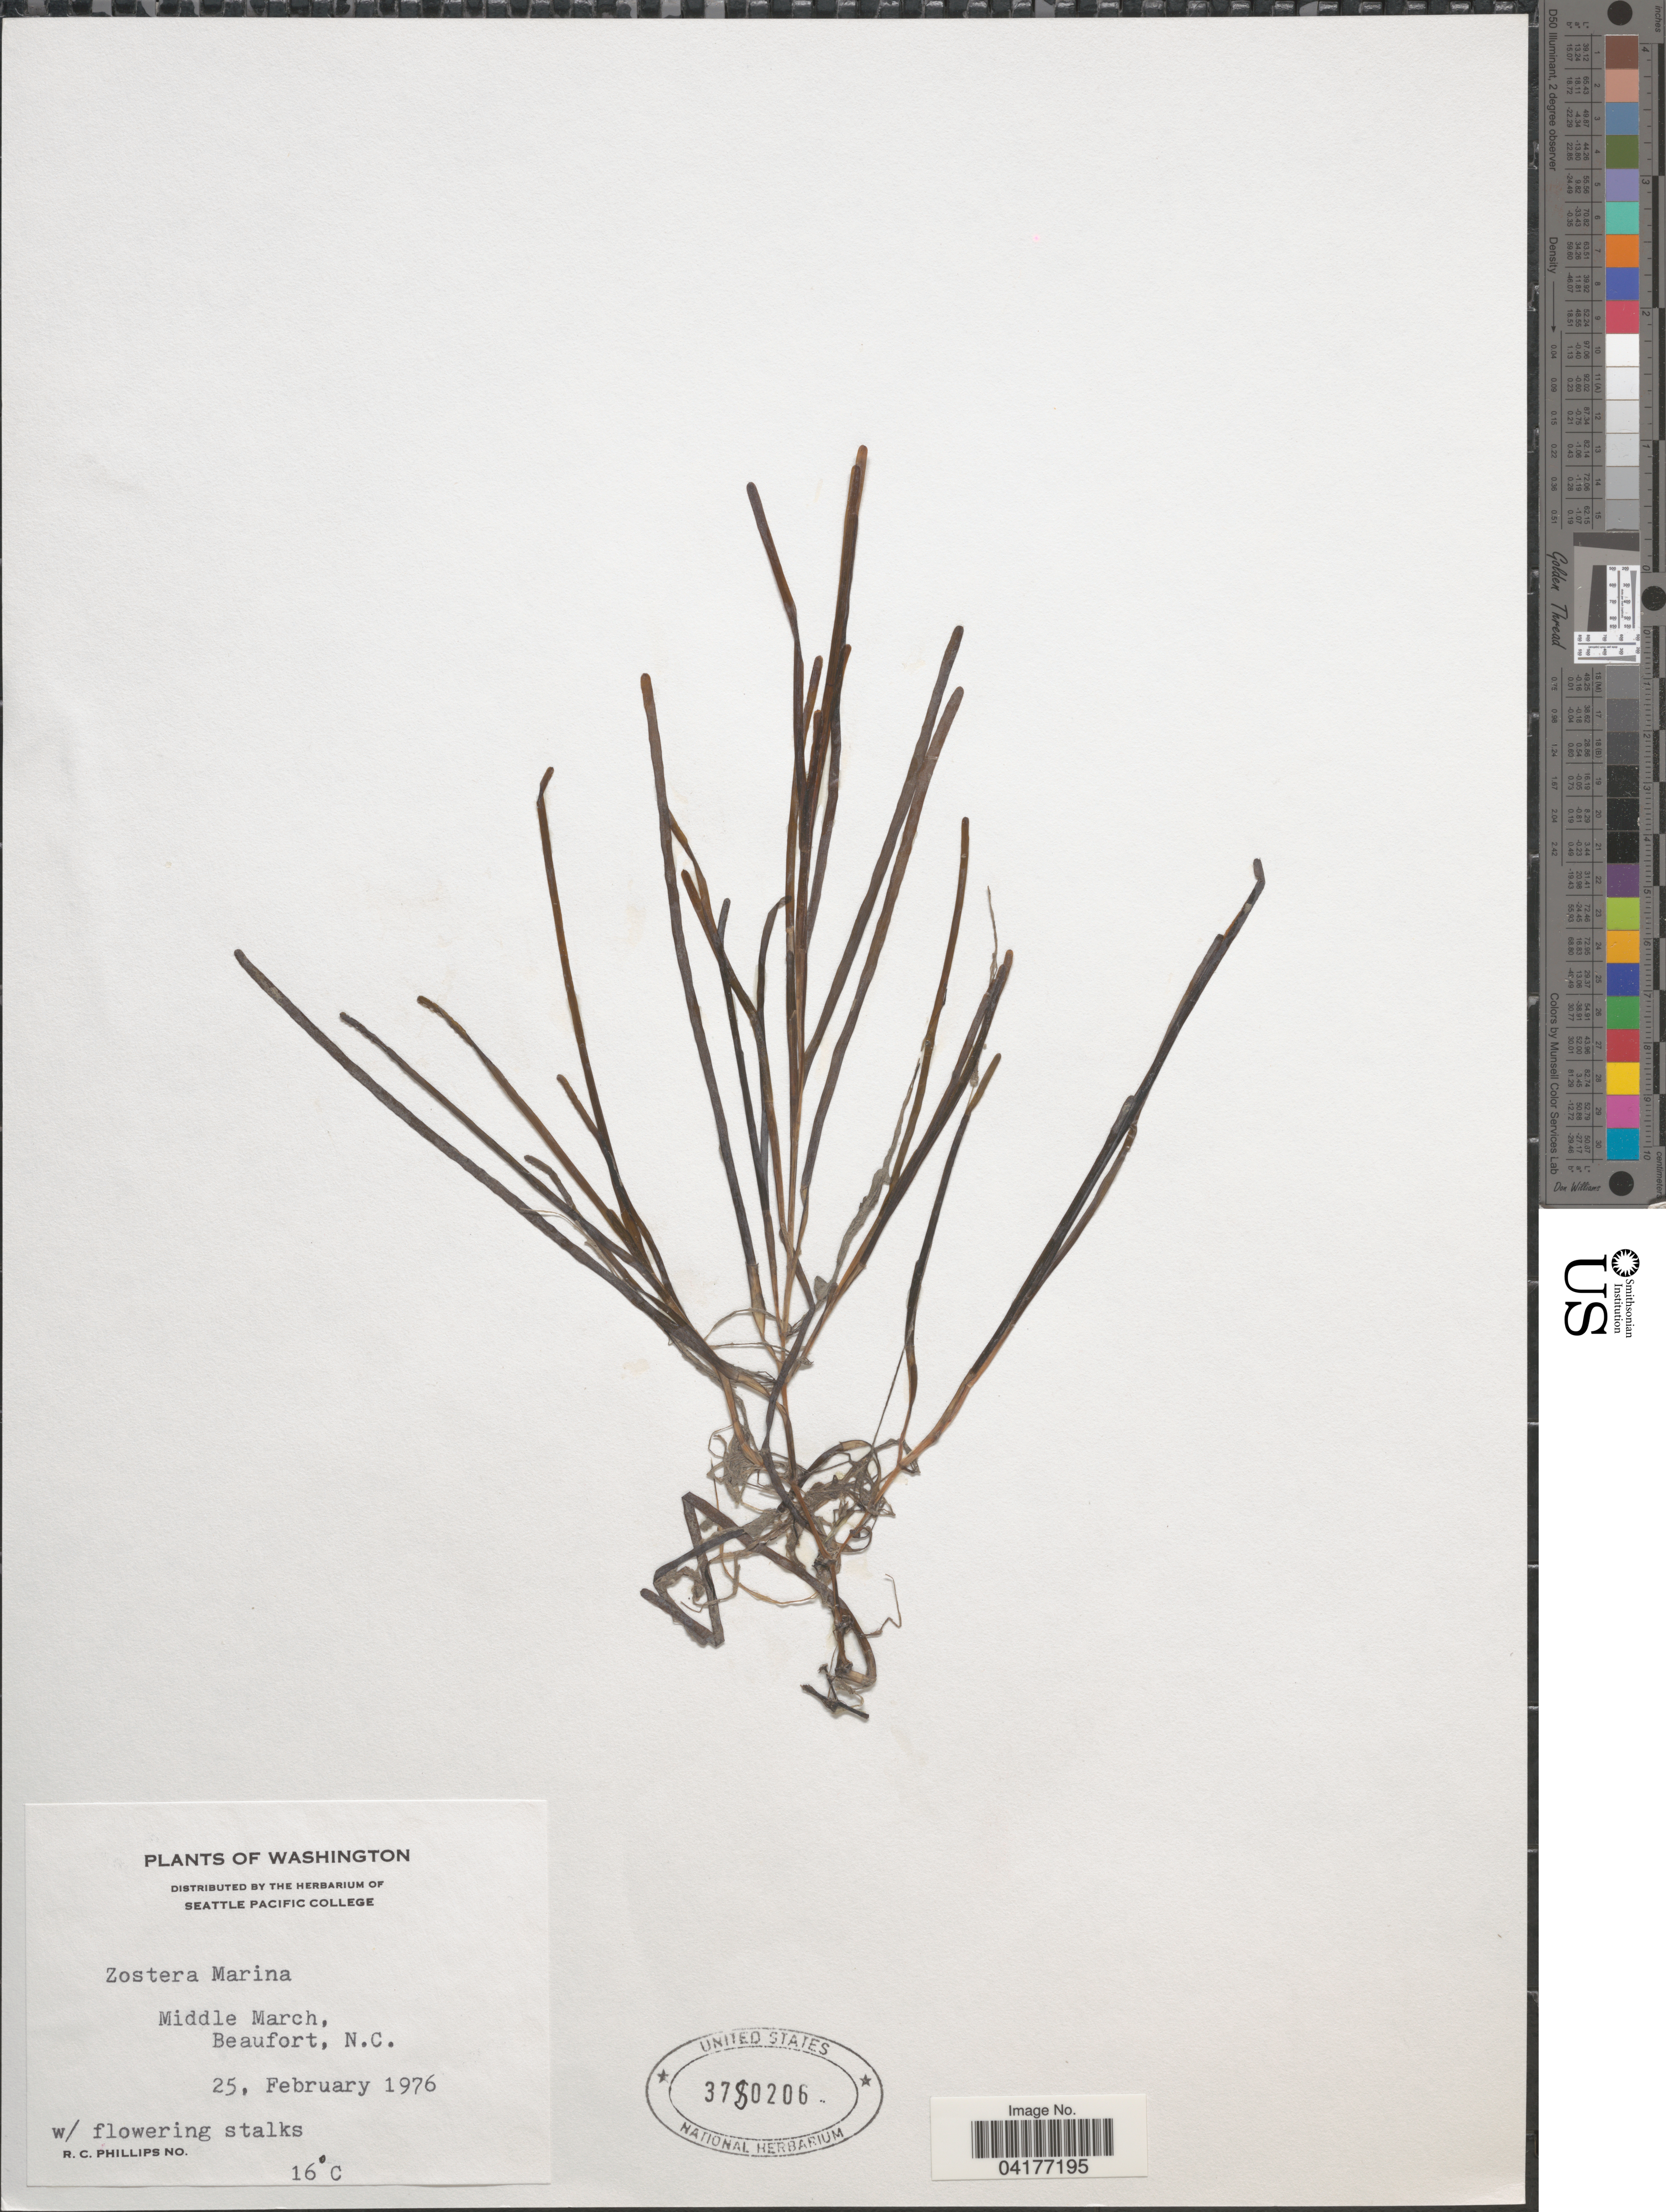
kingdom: Plantae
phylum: Tracheophyta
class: Liliopsida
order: Alismatales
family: Zosteraceae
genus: Zostera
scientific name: Zostera marina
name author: L.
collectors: R. C. Phillips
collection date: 1976-02-25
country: United States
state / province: North Carolina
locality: Middle March, Beaufort.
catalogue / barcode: US 3780206